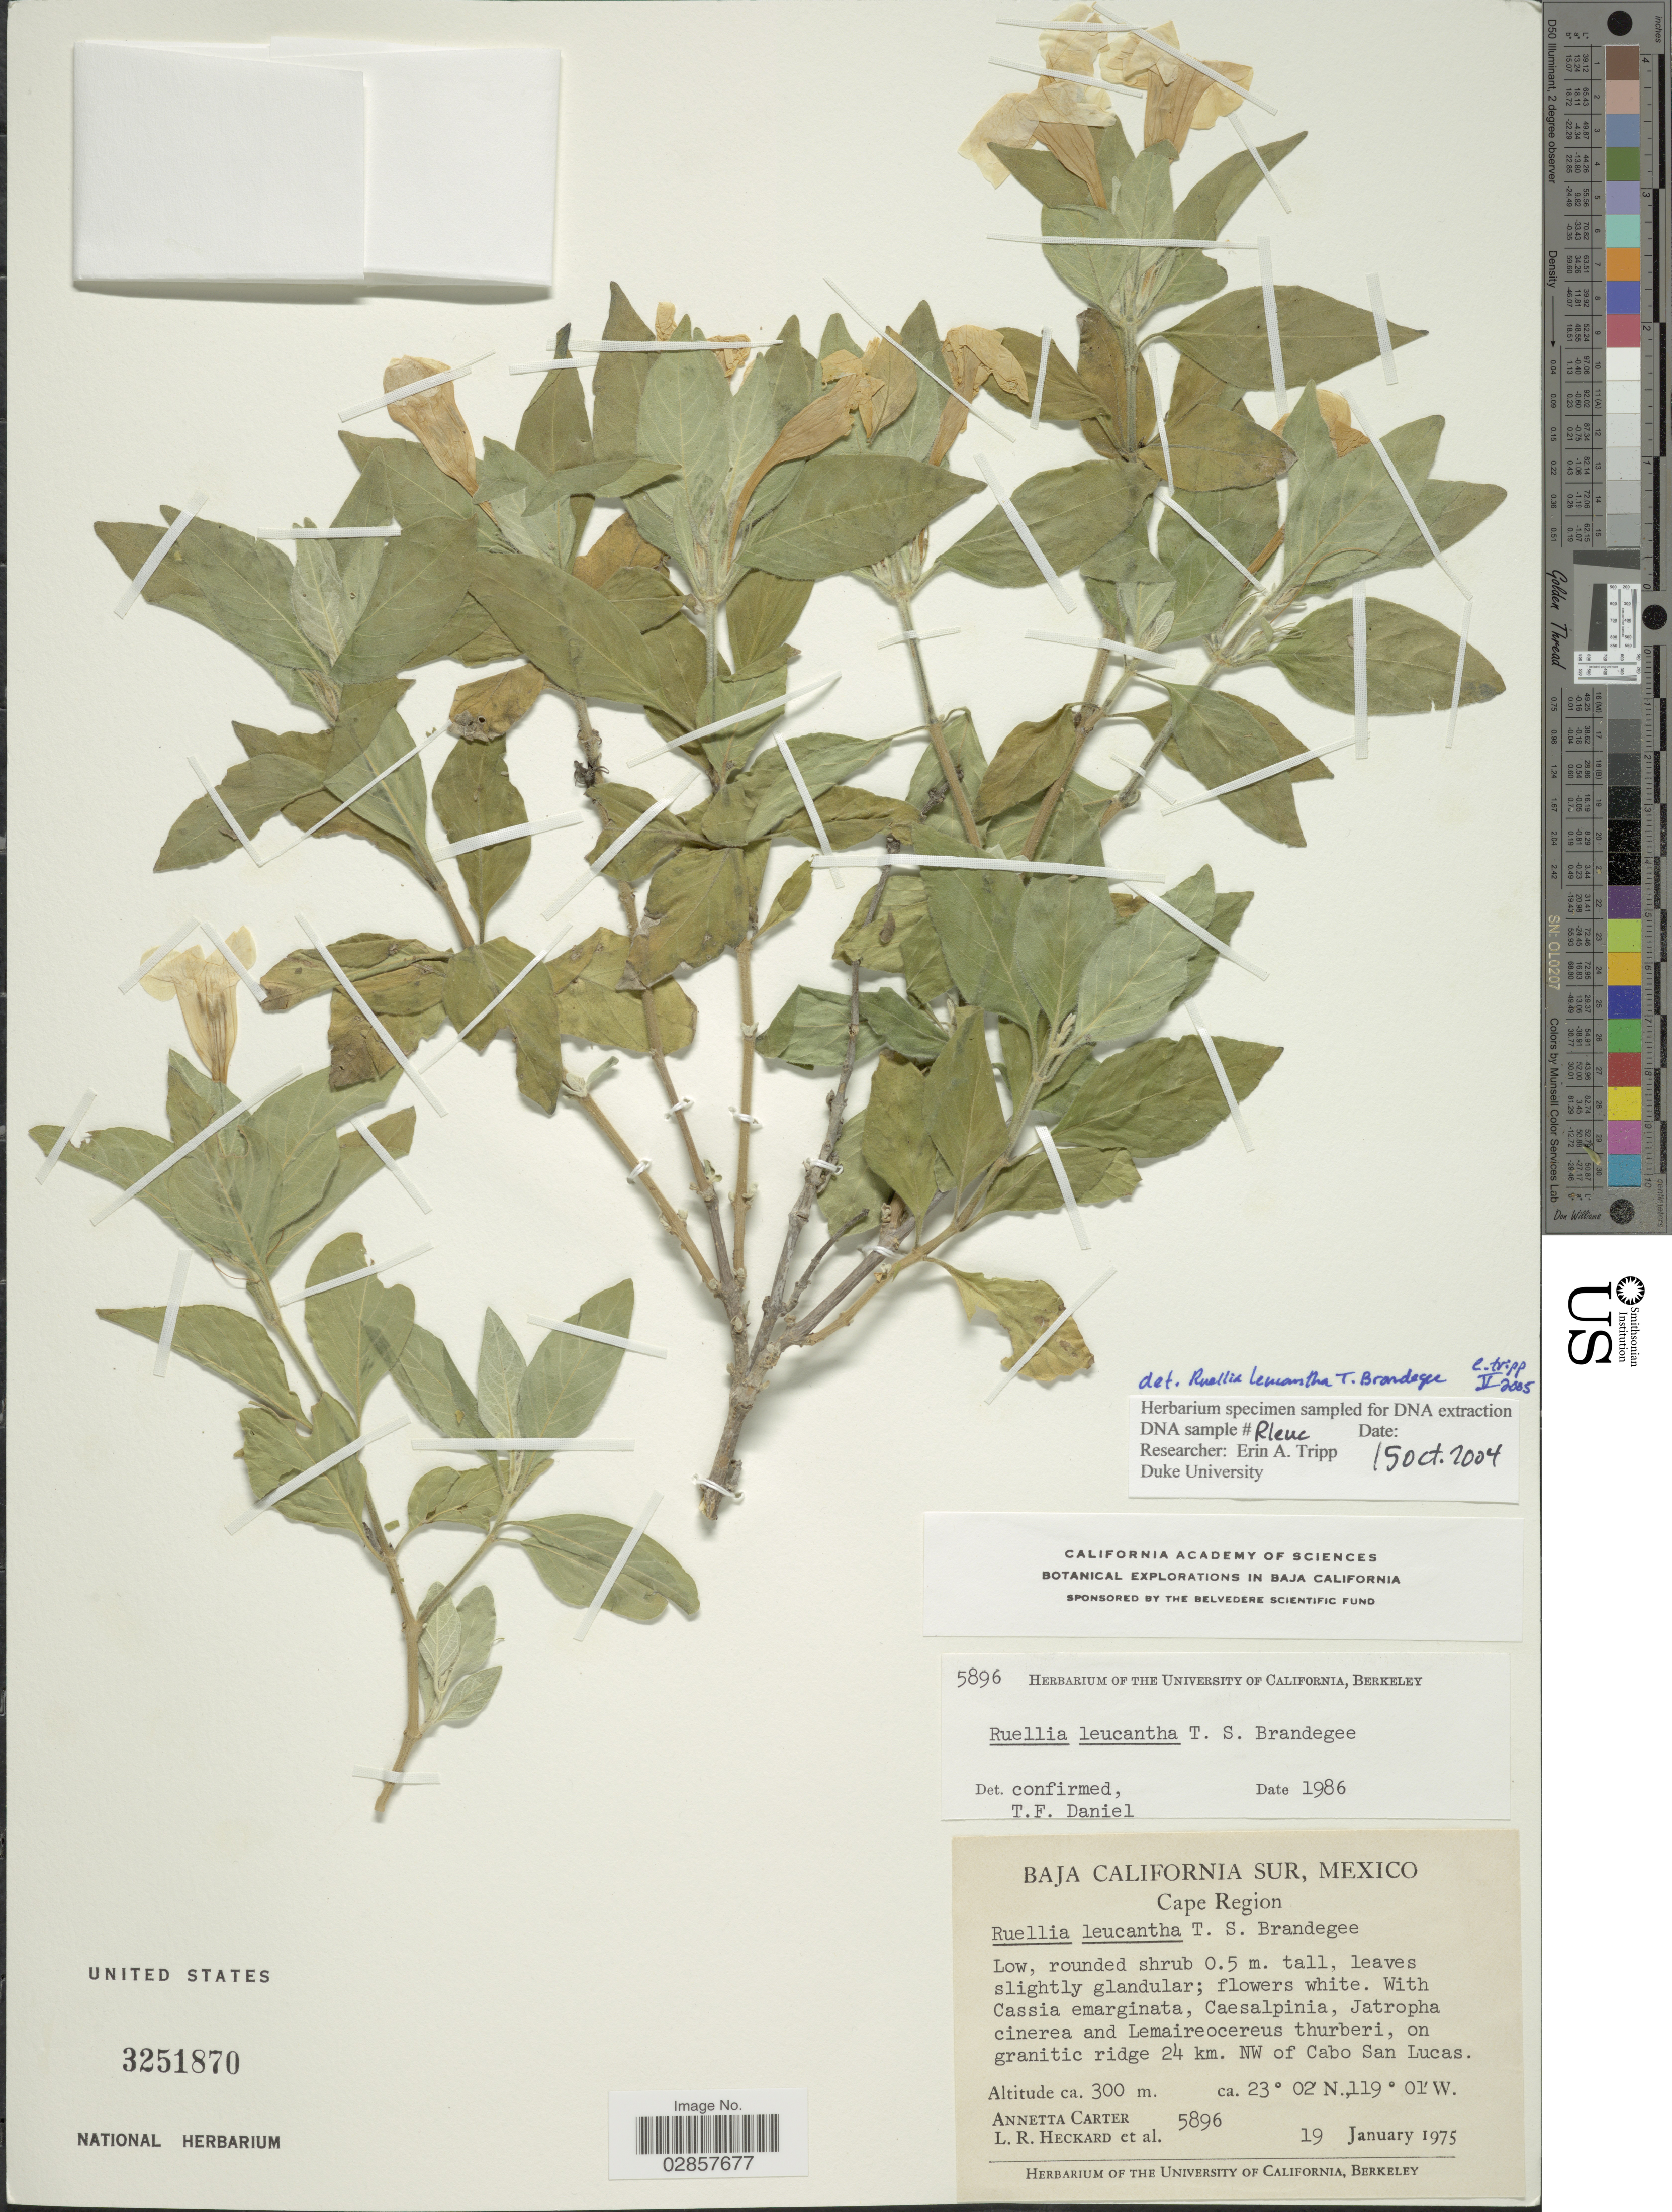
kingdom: Plantae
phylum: Tracheophyta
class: Magnoliopsida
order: Lamiales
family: Acanthaceae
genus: Ruellia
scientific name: Ruellia leucantha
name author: Brandegee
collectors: A. Carter, L. R. Heckard & et al.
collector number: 5896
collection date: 1975-01-19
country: Mexico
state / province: Baja California Sur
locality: Cape Region, on granitic ridge 24 km. NW of Cabo San Lucas.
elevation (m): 300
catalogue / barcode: US 3251870